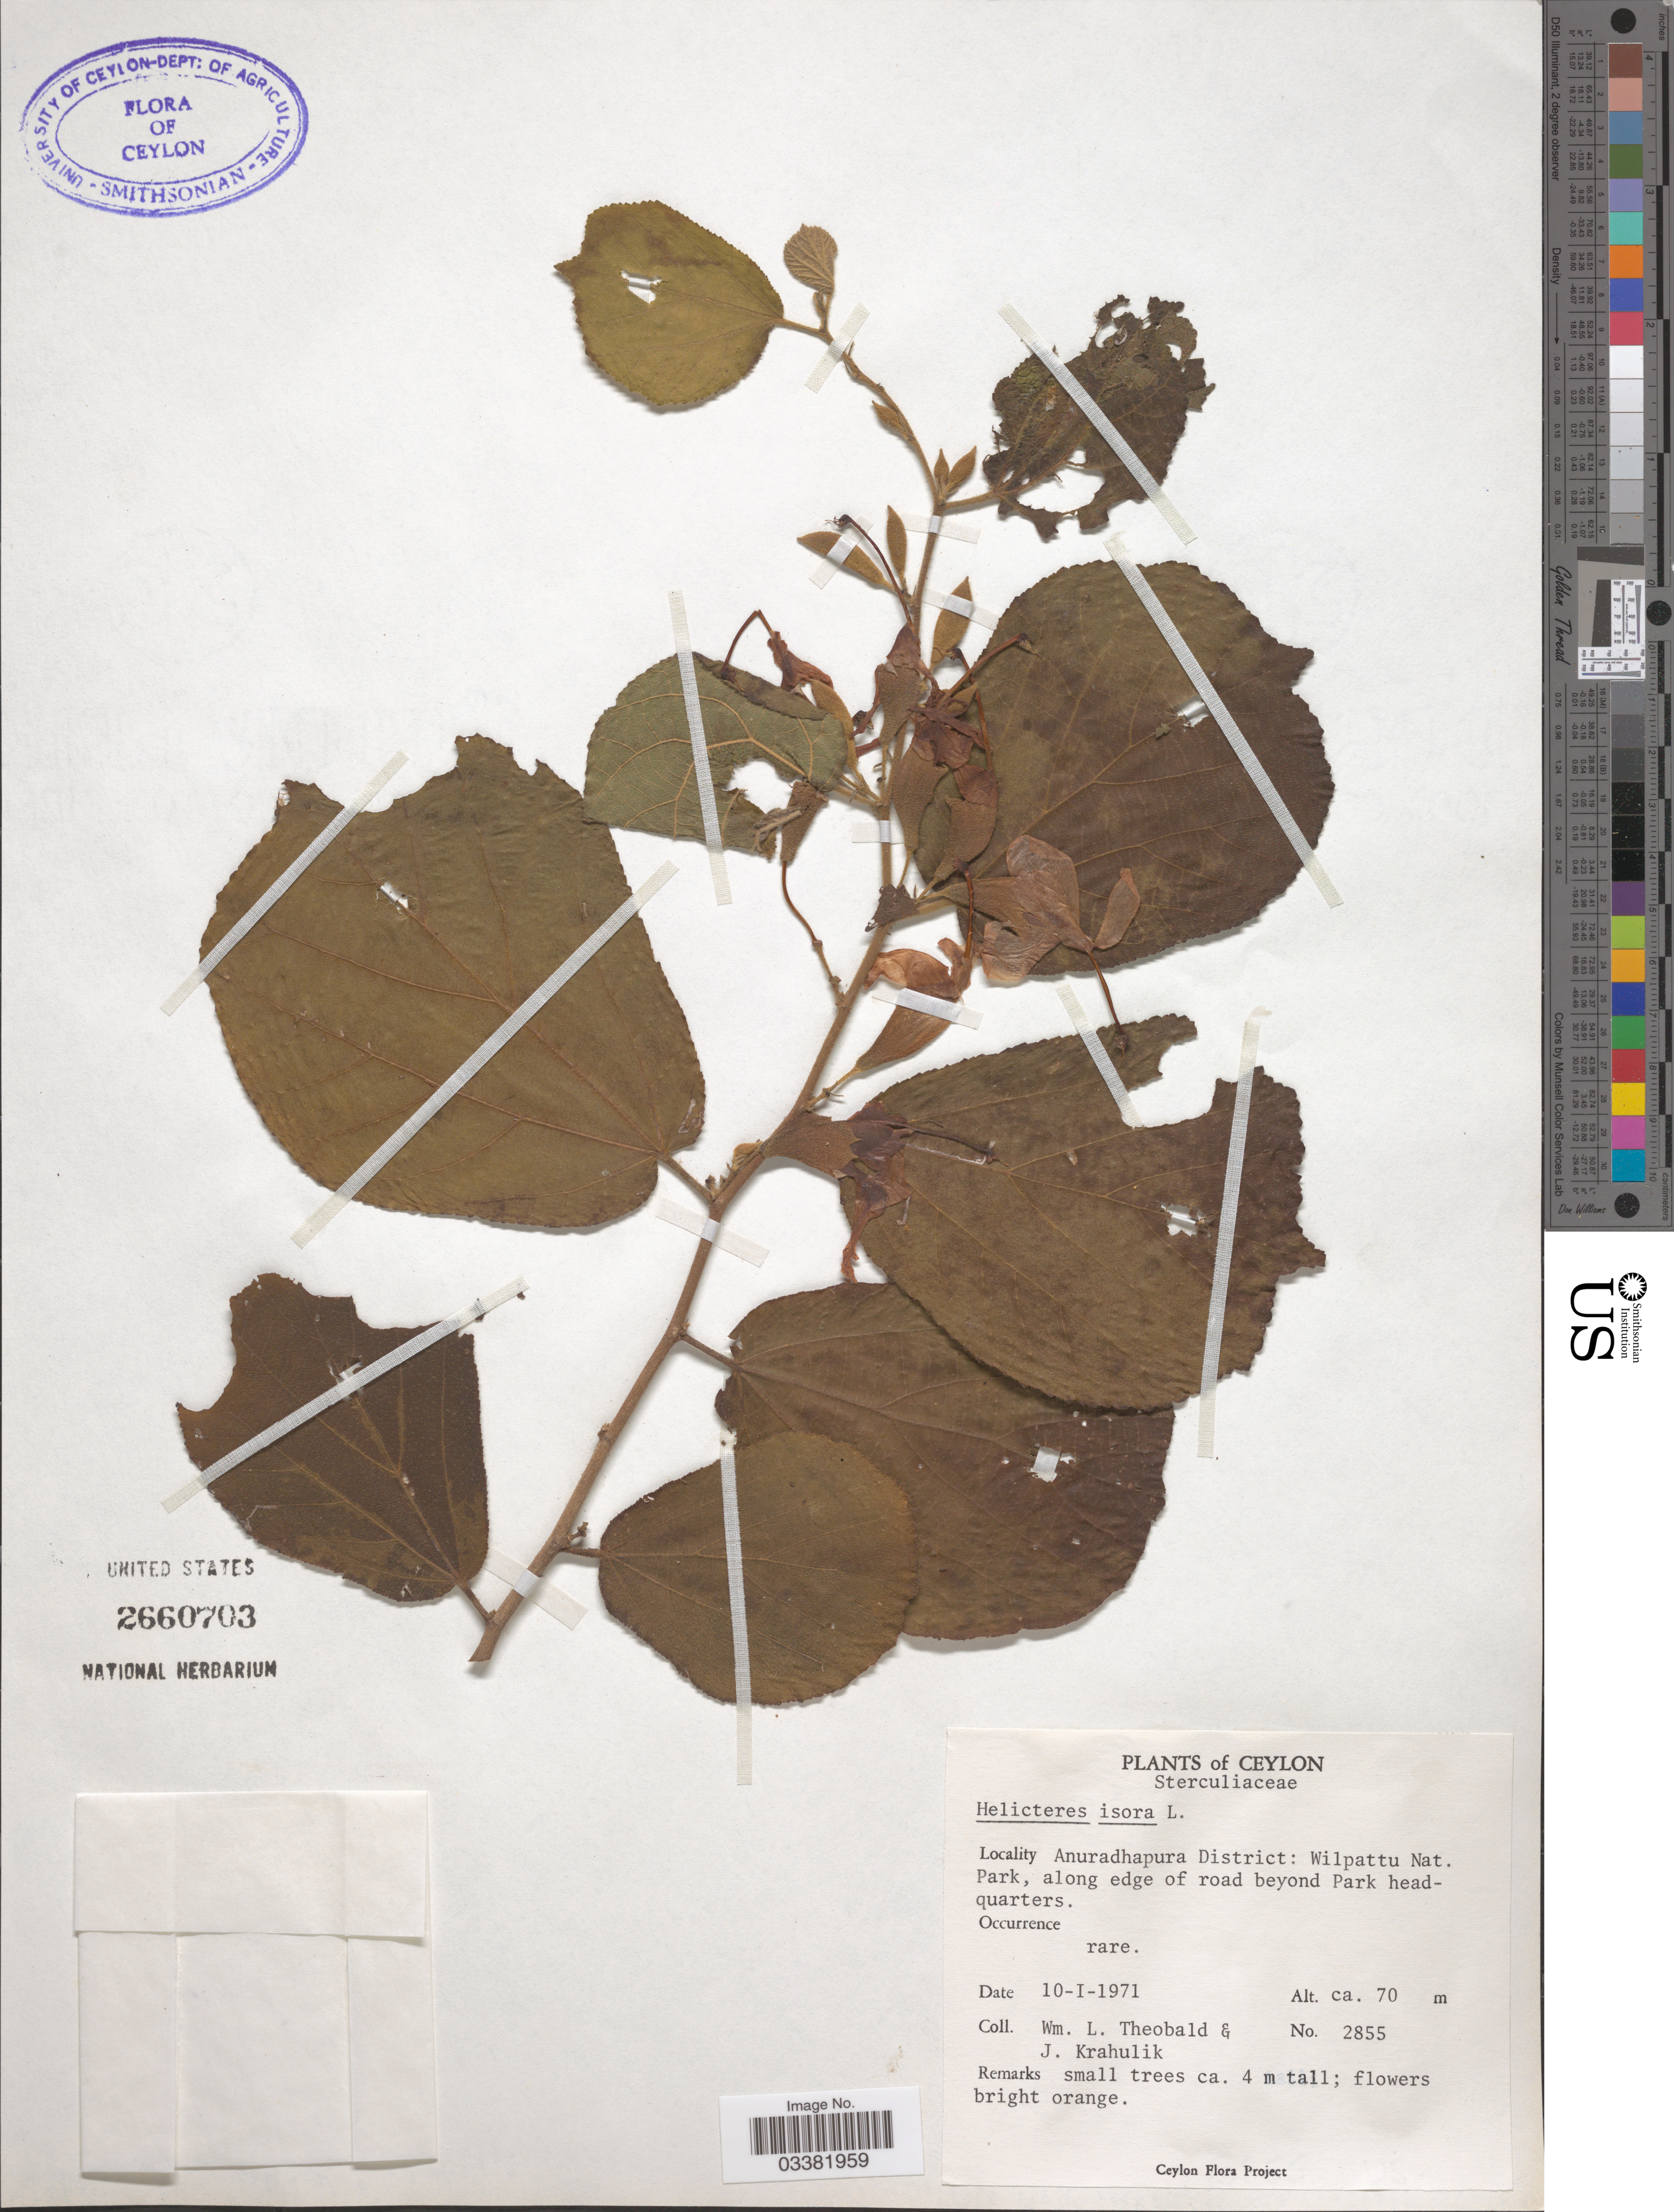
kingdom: Plantae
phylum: Tracheophyta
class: Magnoliopsida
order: Malvales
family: Malvaceae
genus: Helicteres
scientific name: Helicteres isora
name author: L.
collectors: W. L. Theobald & J. Krahulik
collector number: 2855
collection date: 1971-01-10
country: Sri Lanka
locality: Ceylon. Anuradhapura District: Wilpattu Nat. Park, along edge of road beyond Park headquarters.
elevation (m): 70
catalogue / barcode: US 2660703